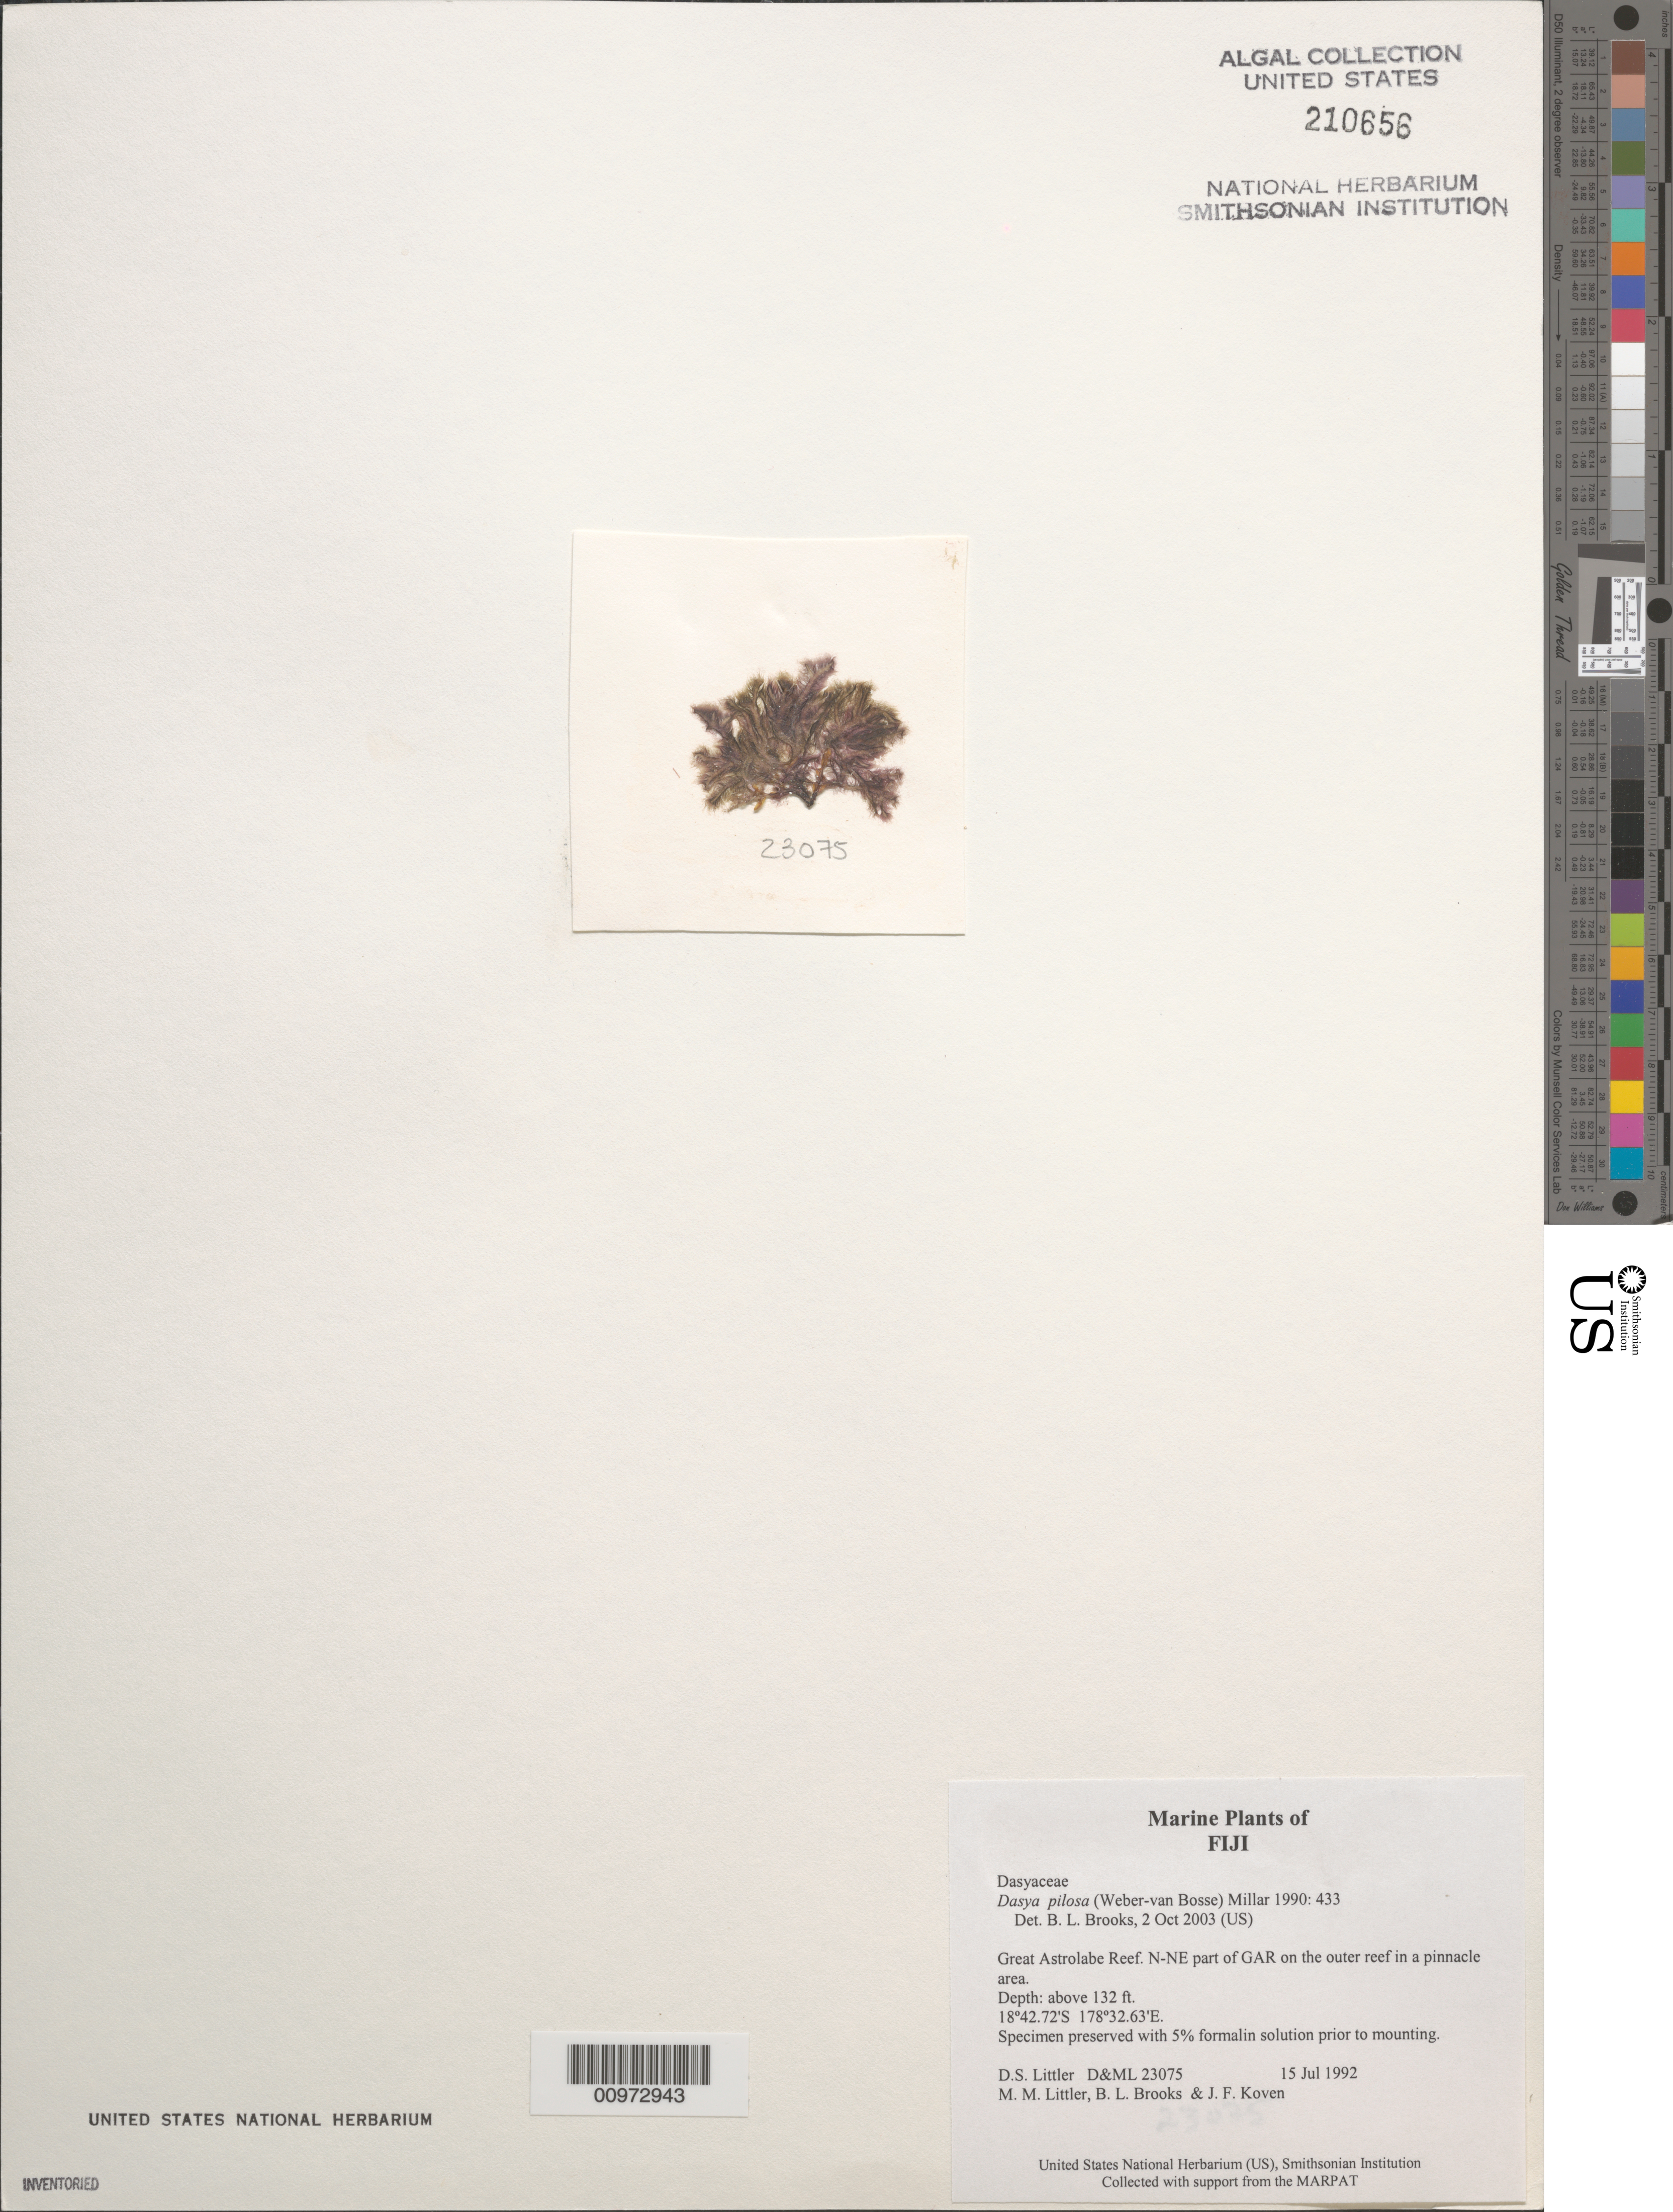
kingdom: Plantae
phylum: Rhodophyta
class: Florideophyceae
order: Ceramiales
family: Dasyaceae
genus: Dasya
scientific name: Dasya anastomosans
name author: (Weber Bosse) M.J. Wynne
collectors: D. S. Littler, M. M. Littler, B. Brooks & J. Koven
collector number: D&ML 23075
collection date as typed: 15 Jul 1992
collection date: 1992-07-15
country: Fiji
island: Great Astrolabe Reef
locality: Great Astrolabe Reef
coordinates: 18 42.72'S, 178 32.63'E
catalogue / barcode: US 210656